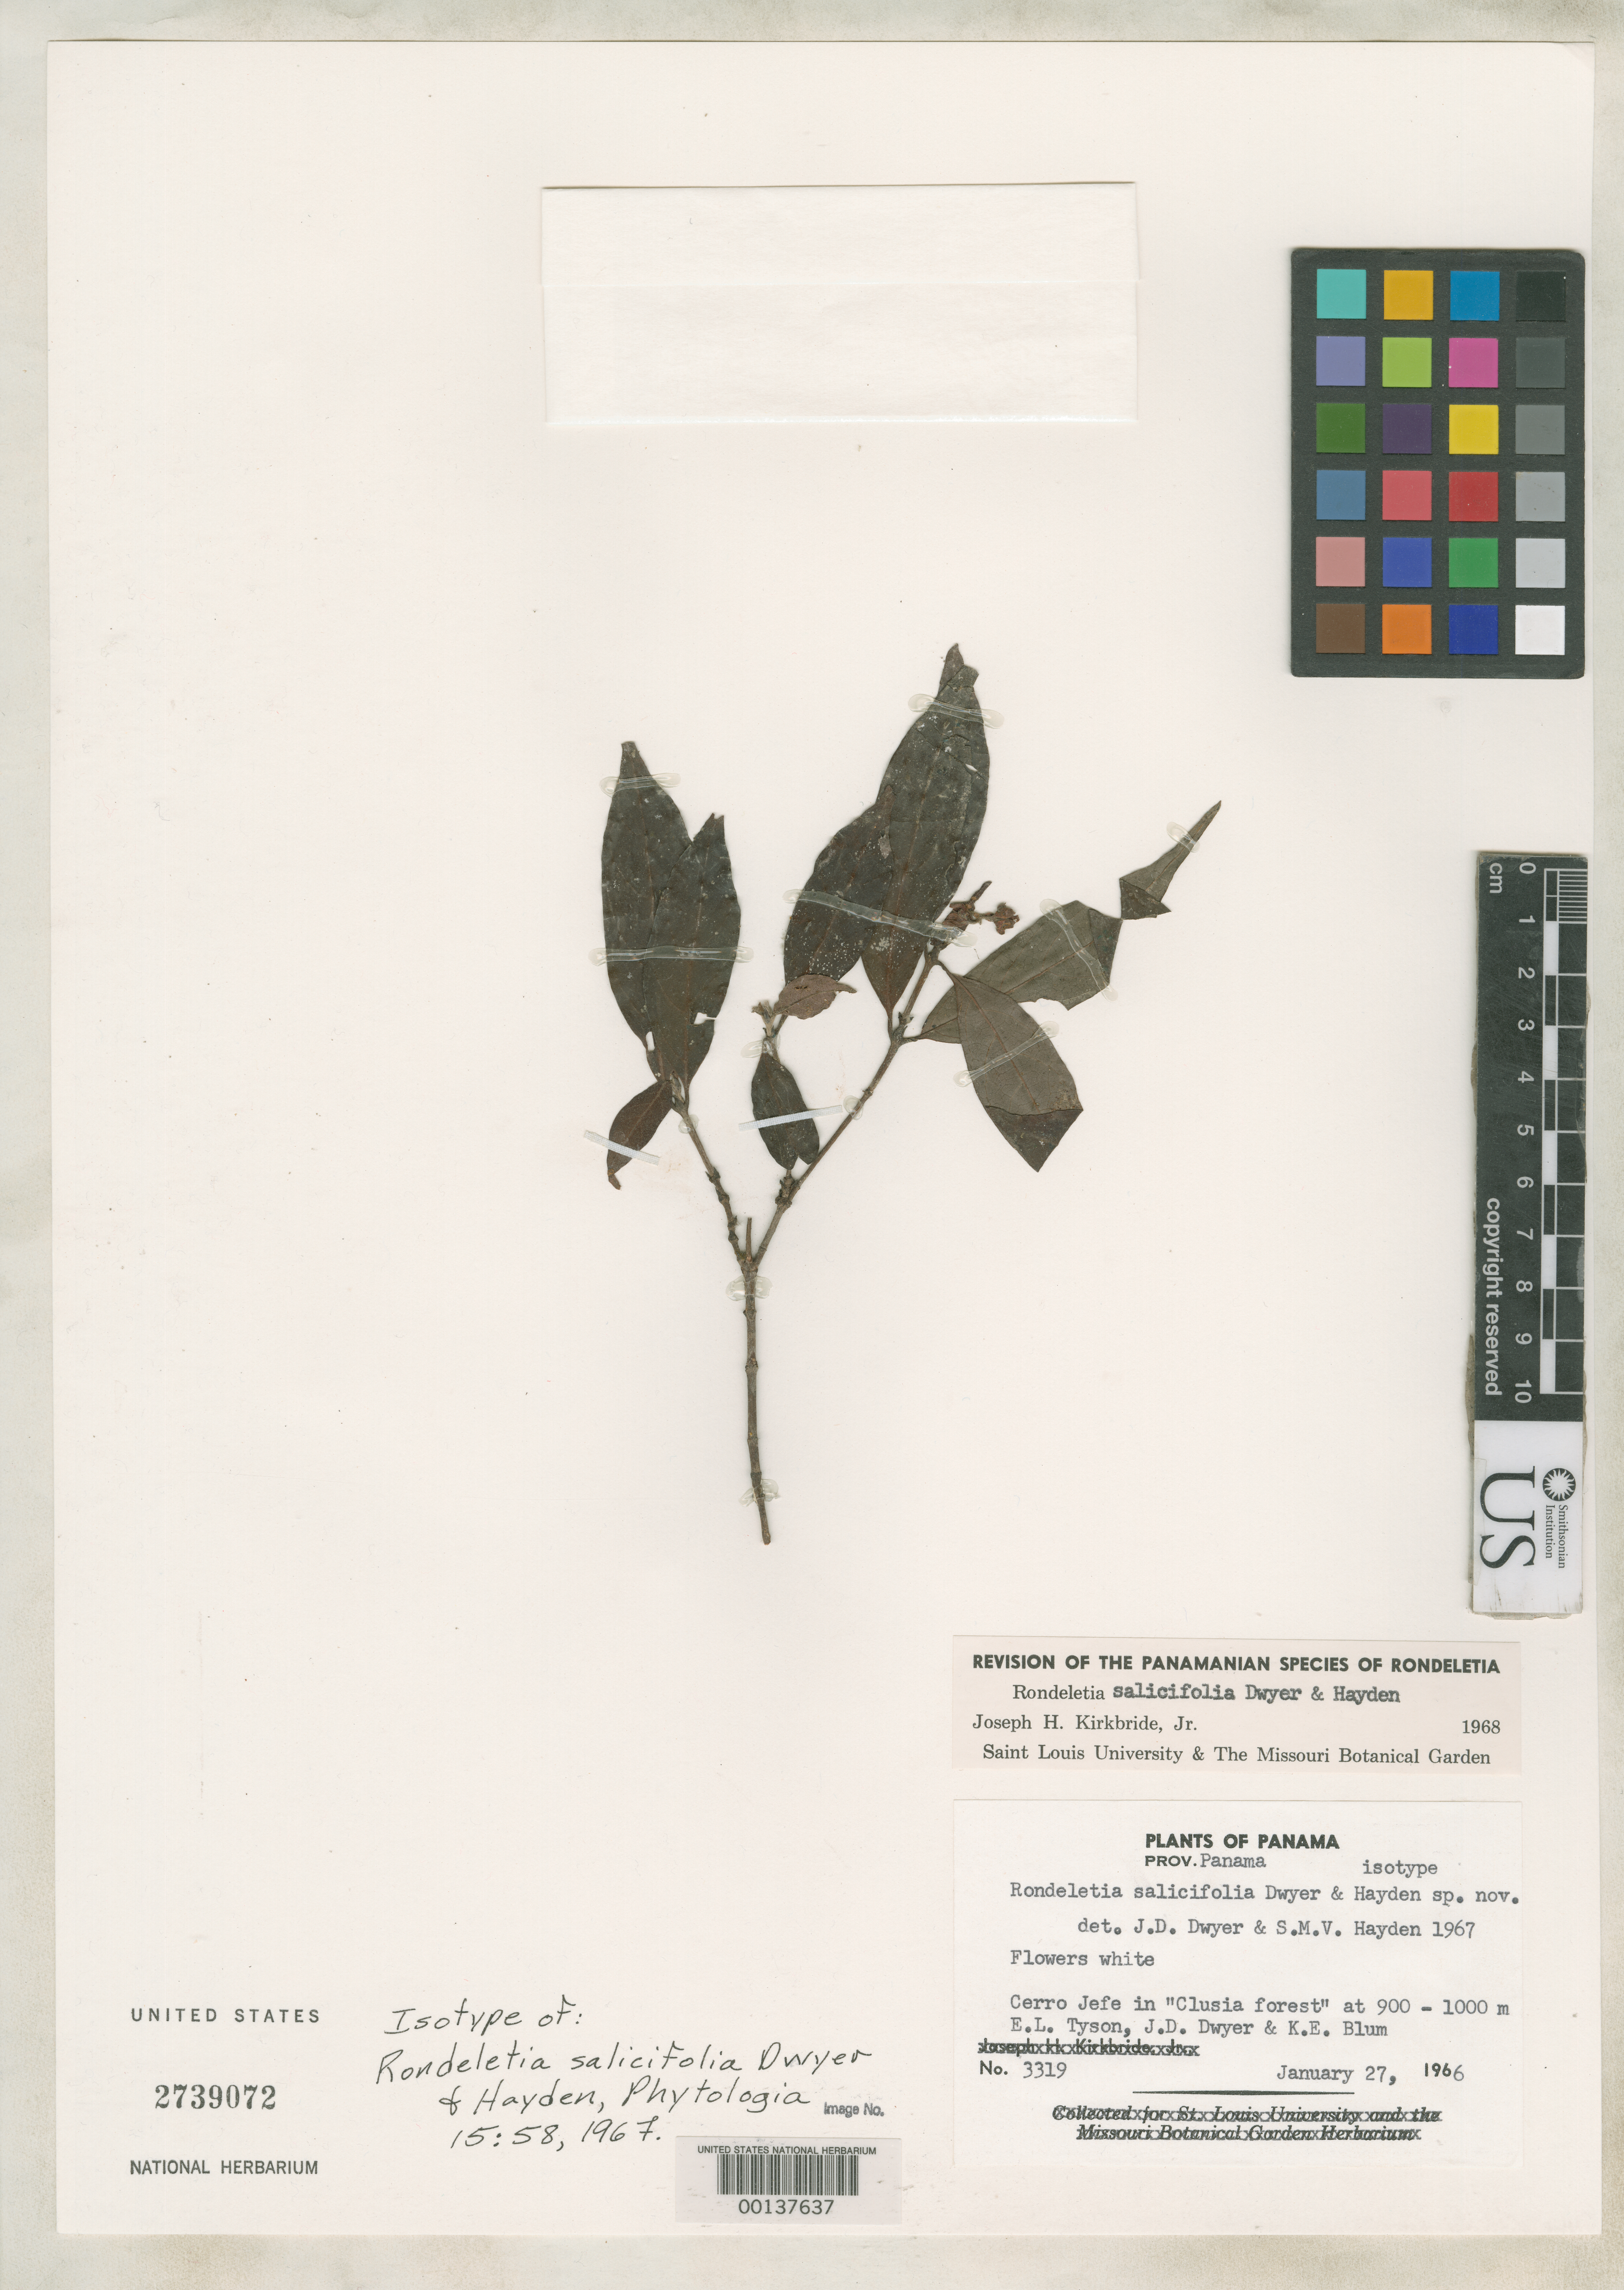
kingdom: Plantae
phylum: Tracheophyta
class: Magnoliopsida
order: Gentianales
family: Rubiaceae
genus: Rondeletia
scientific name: Rondeletia salicifolia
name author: Dwyer & M.V. Hayden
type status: Isotype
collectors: E. L. Tyson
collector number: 3319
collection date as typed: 27 Jan 1966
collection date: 1966-01-27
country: Panama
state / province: Panamá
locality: Cerro Jefe.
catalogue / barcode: US 2739072